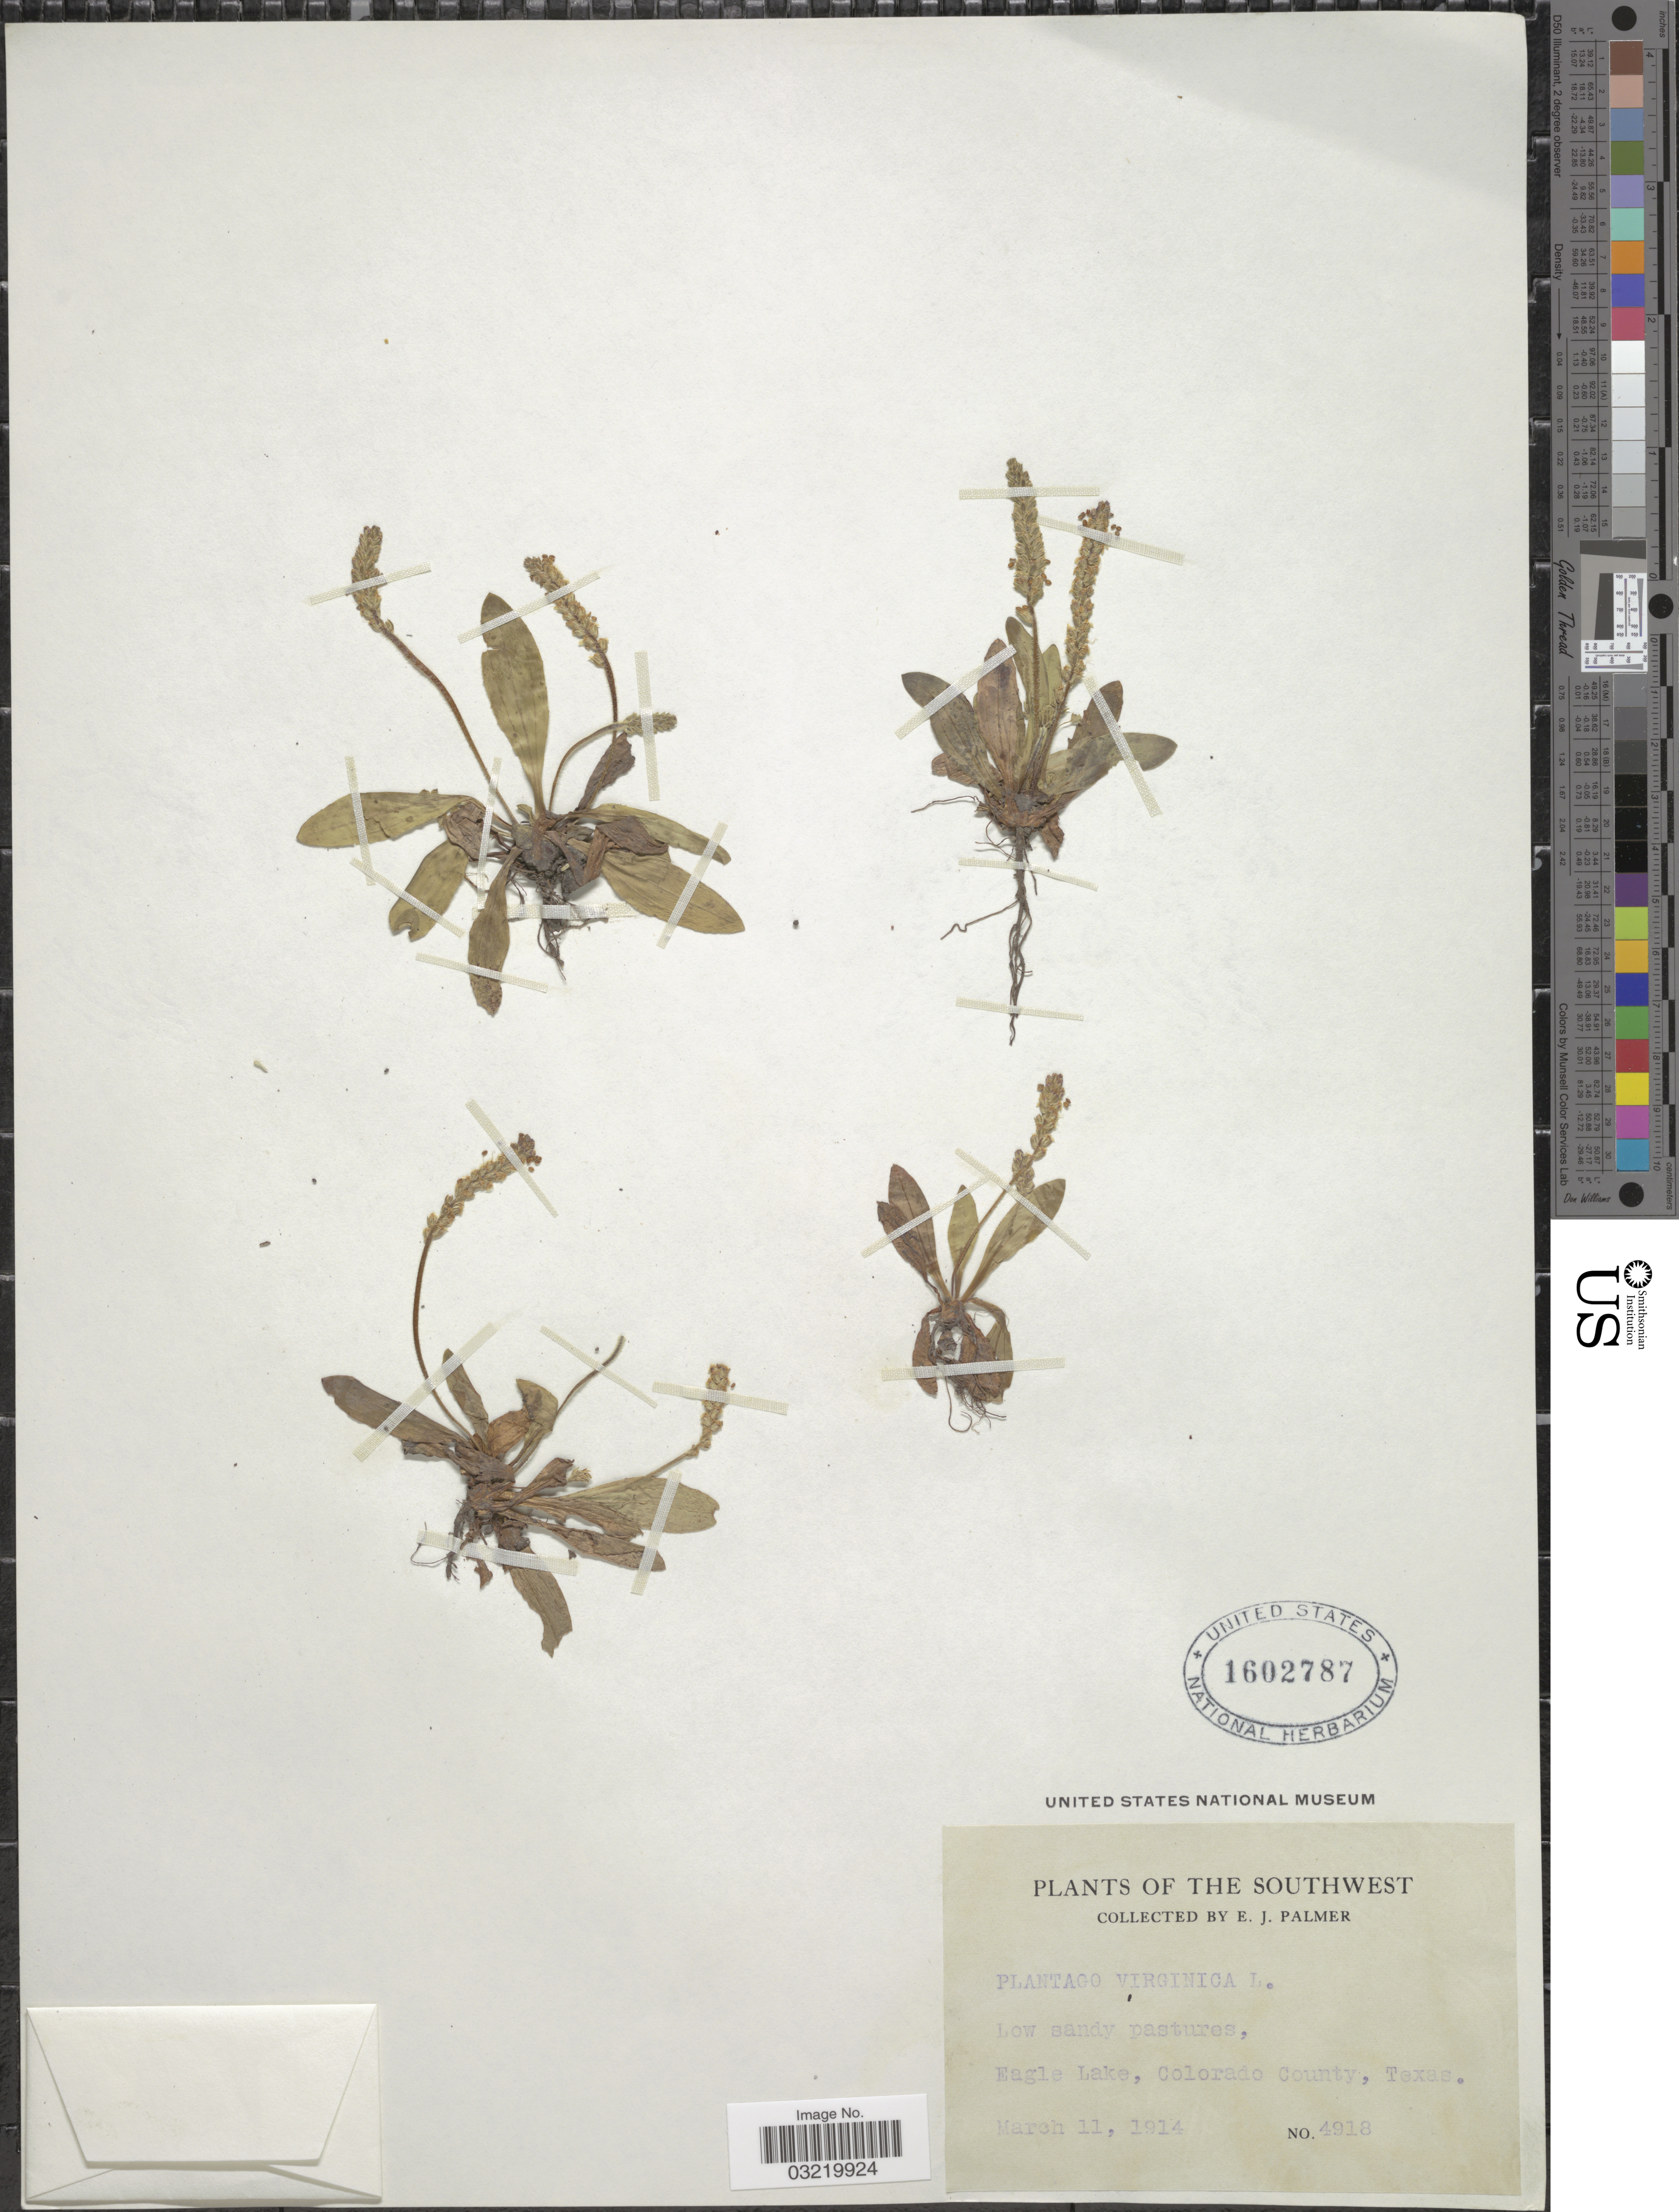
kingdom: Plantae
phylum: Tracheophyta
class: Magnoliopsida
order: Lamiales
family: Plantaginaceae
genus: Plantago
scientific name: Plantago virginica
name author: L.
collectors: E. J. Palmer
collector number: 4918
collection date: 1914-03-11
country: United States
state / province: Texas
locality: Southwest. Eagle Lake, Colorado County.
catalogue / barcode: US 1602787